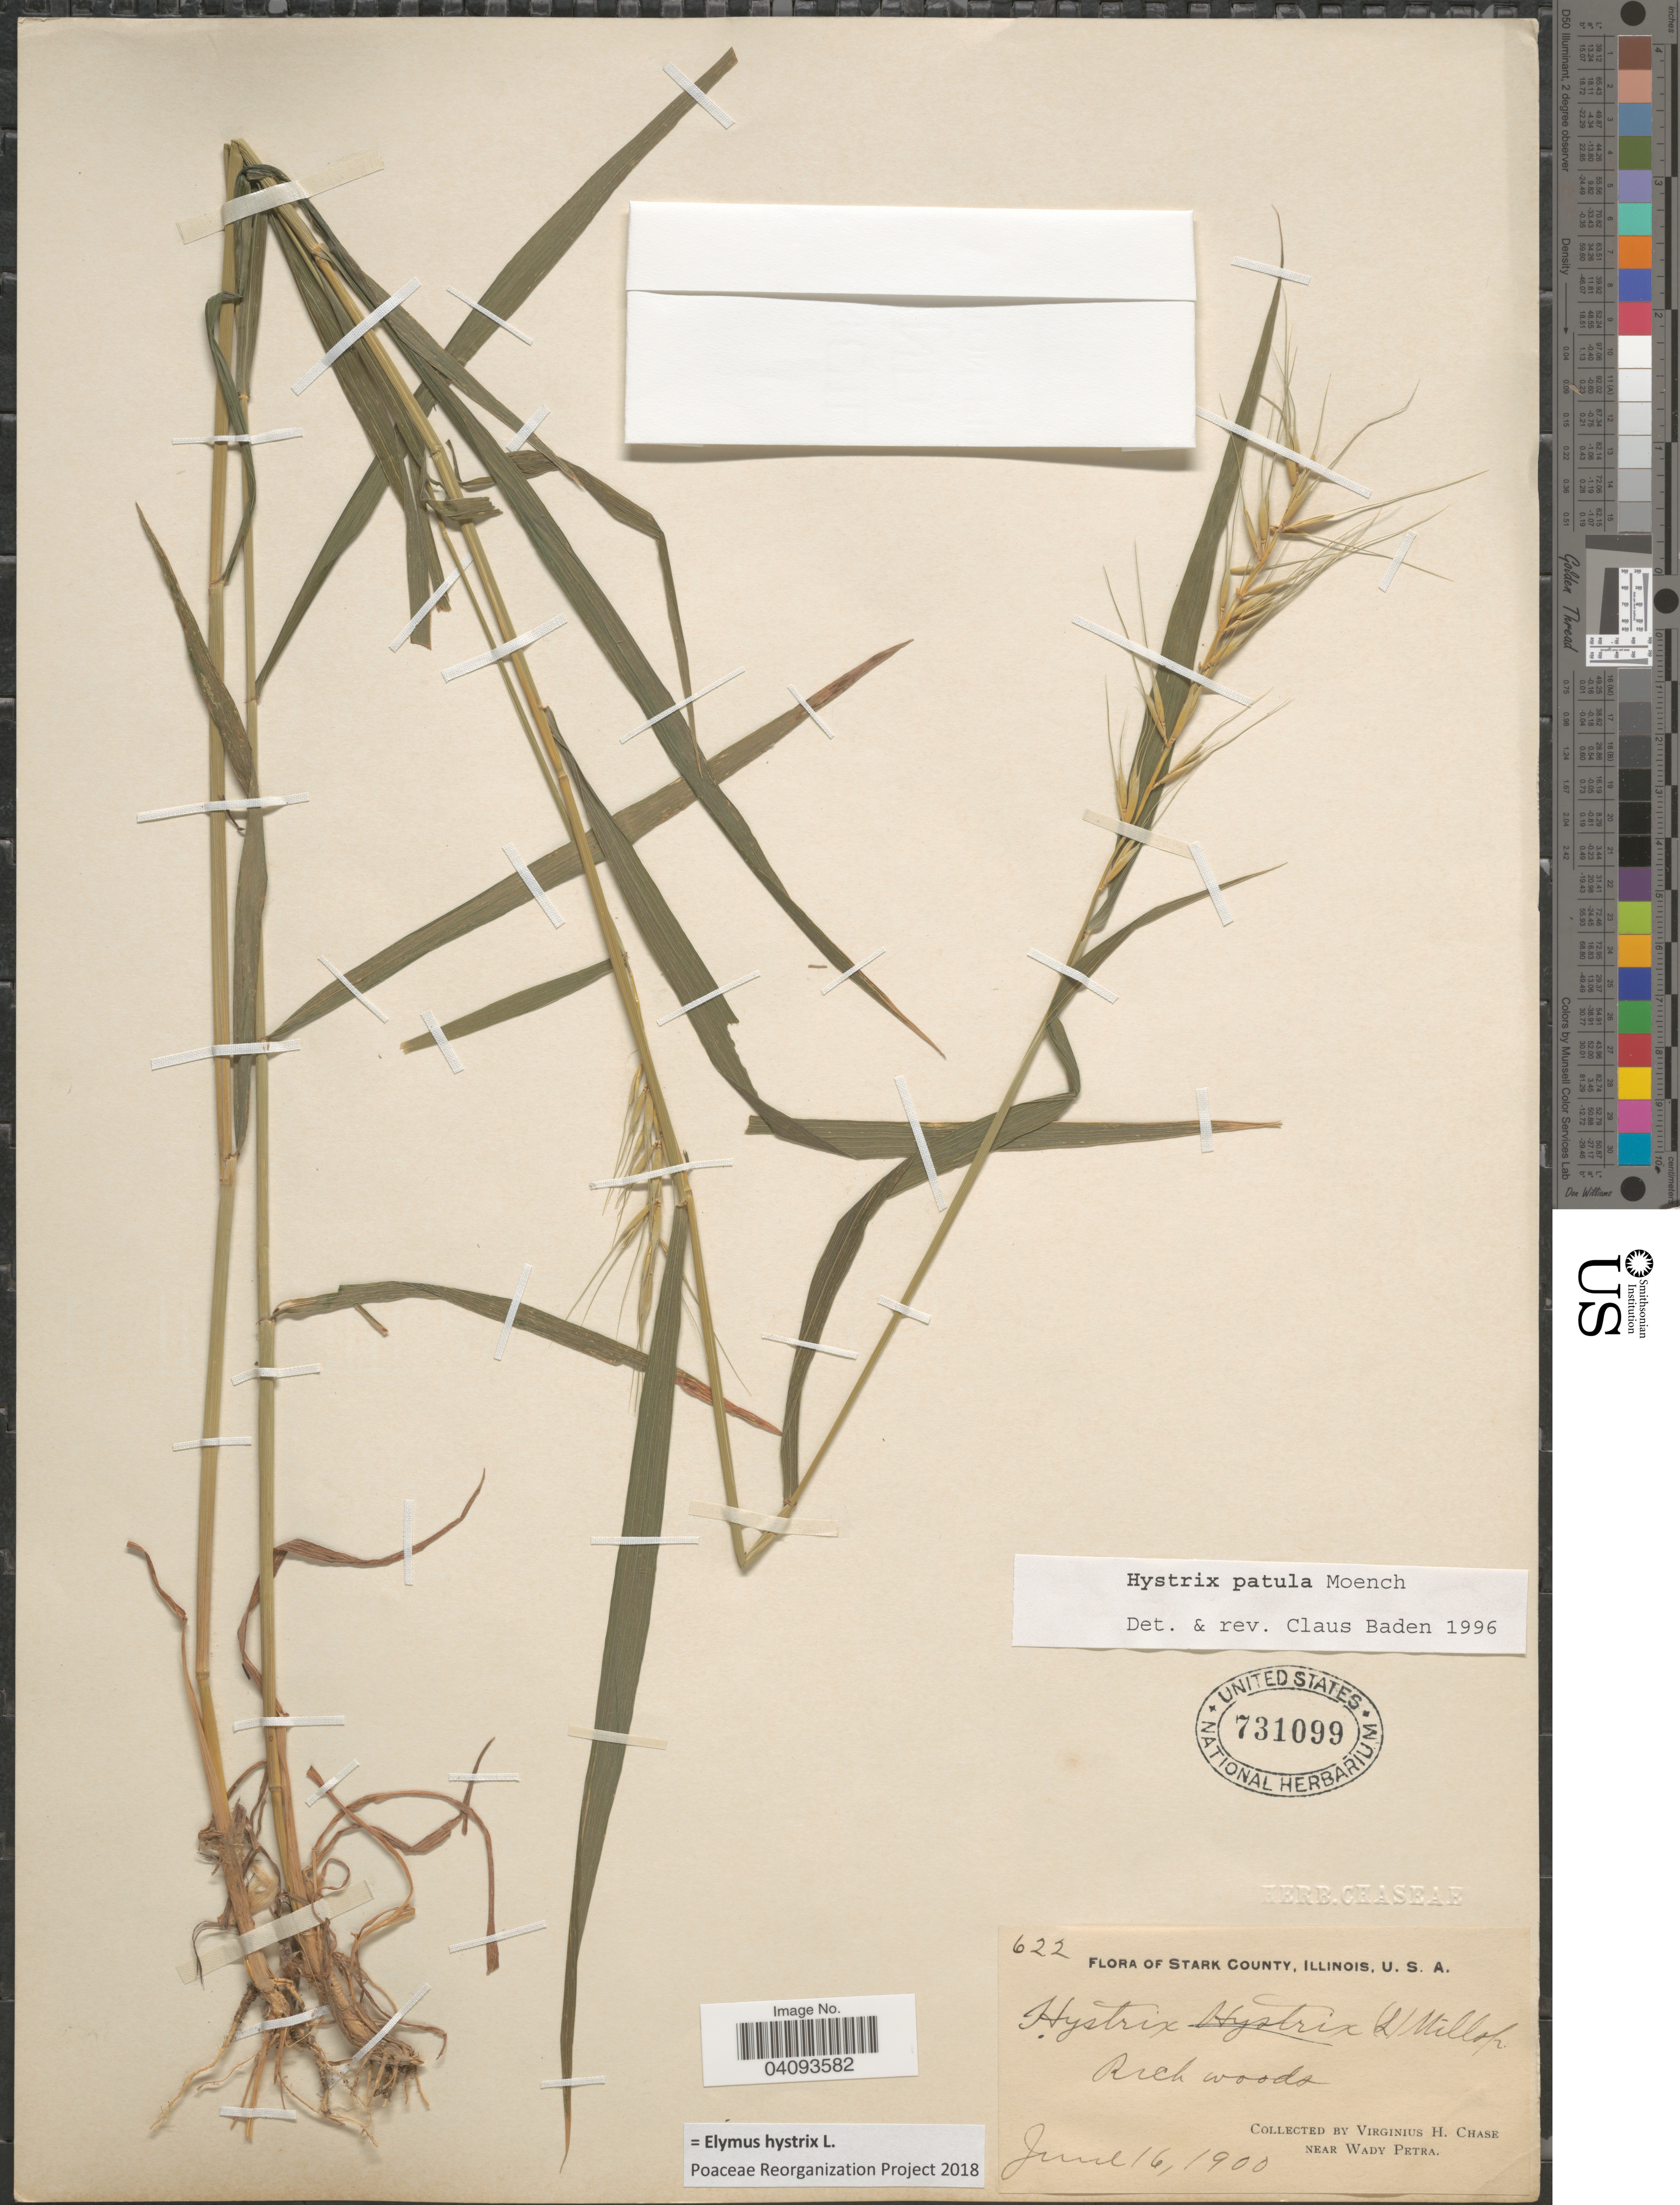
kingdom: Plantae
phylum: Tracheophyta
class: Liliopsida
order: Poales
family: Poaceae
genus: Elymus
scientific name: Elymus hystrix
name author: L.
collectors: V. H. Chase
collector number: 622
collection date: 1900-06-16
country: United States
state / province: Illinois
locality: Stark County. Near Wady Petra.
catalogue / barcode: US 731099